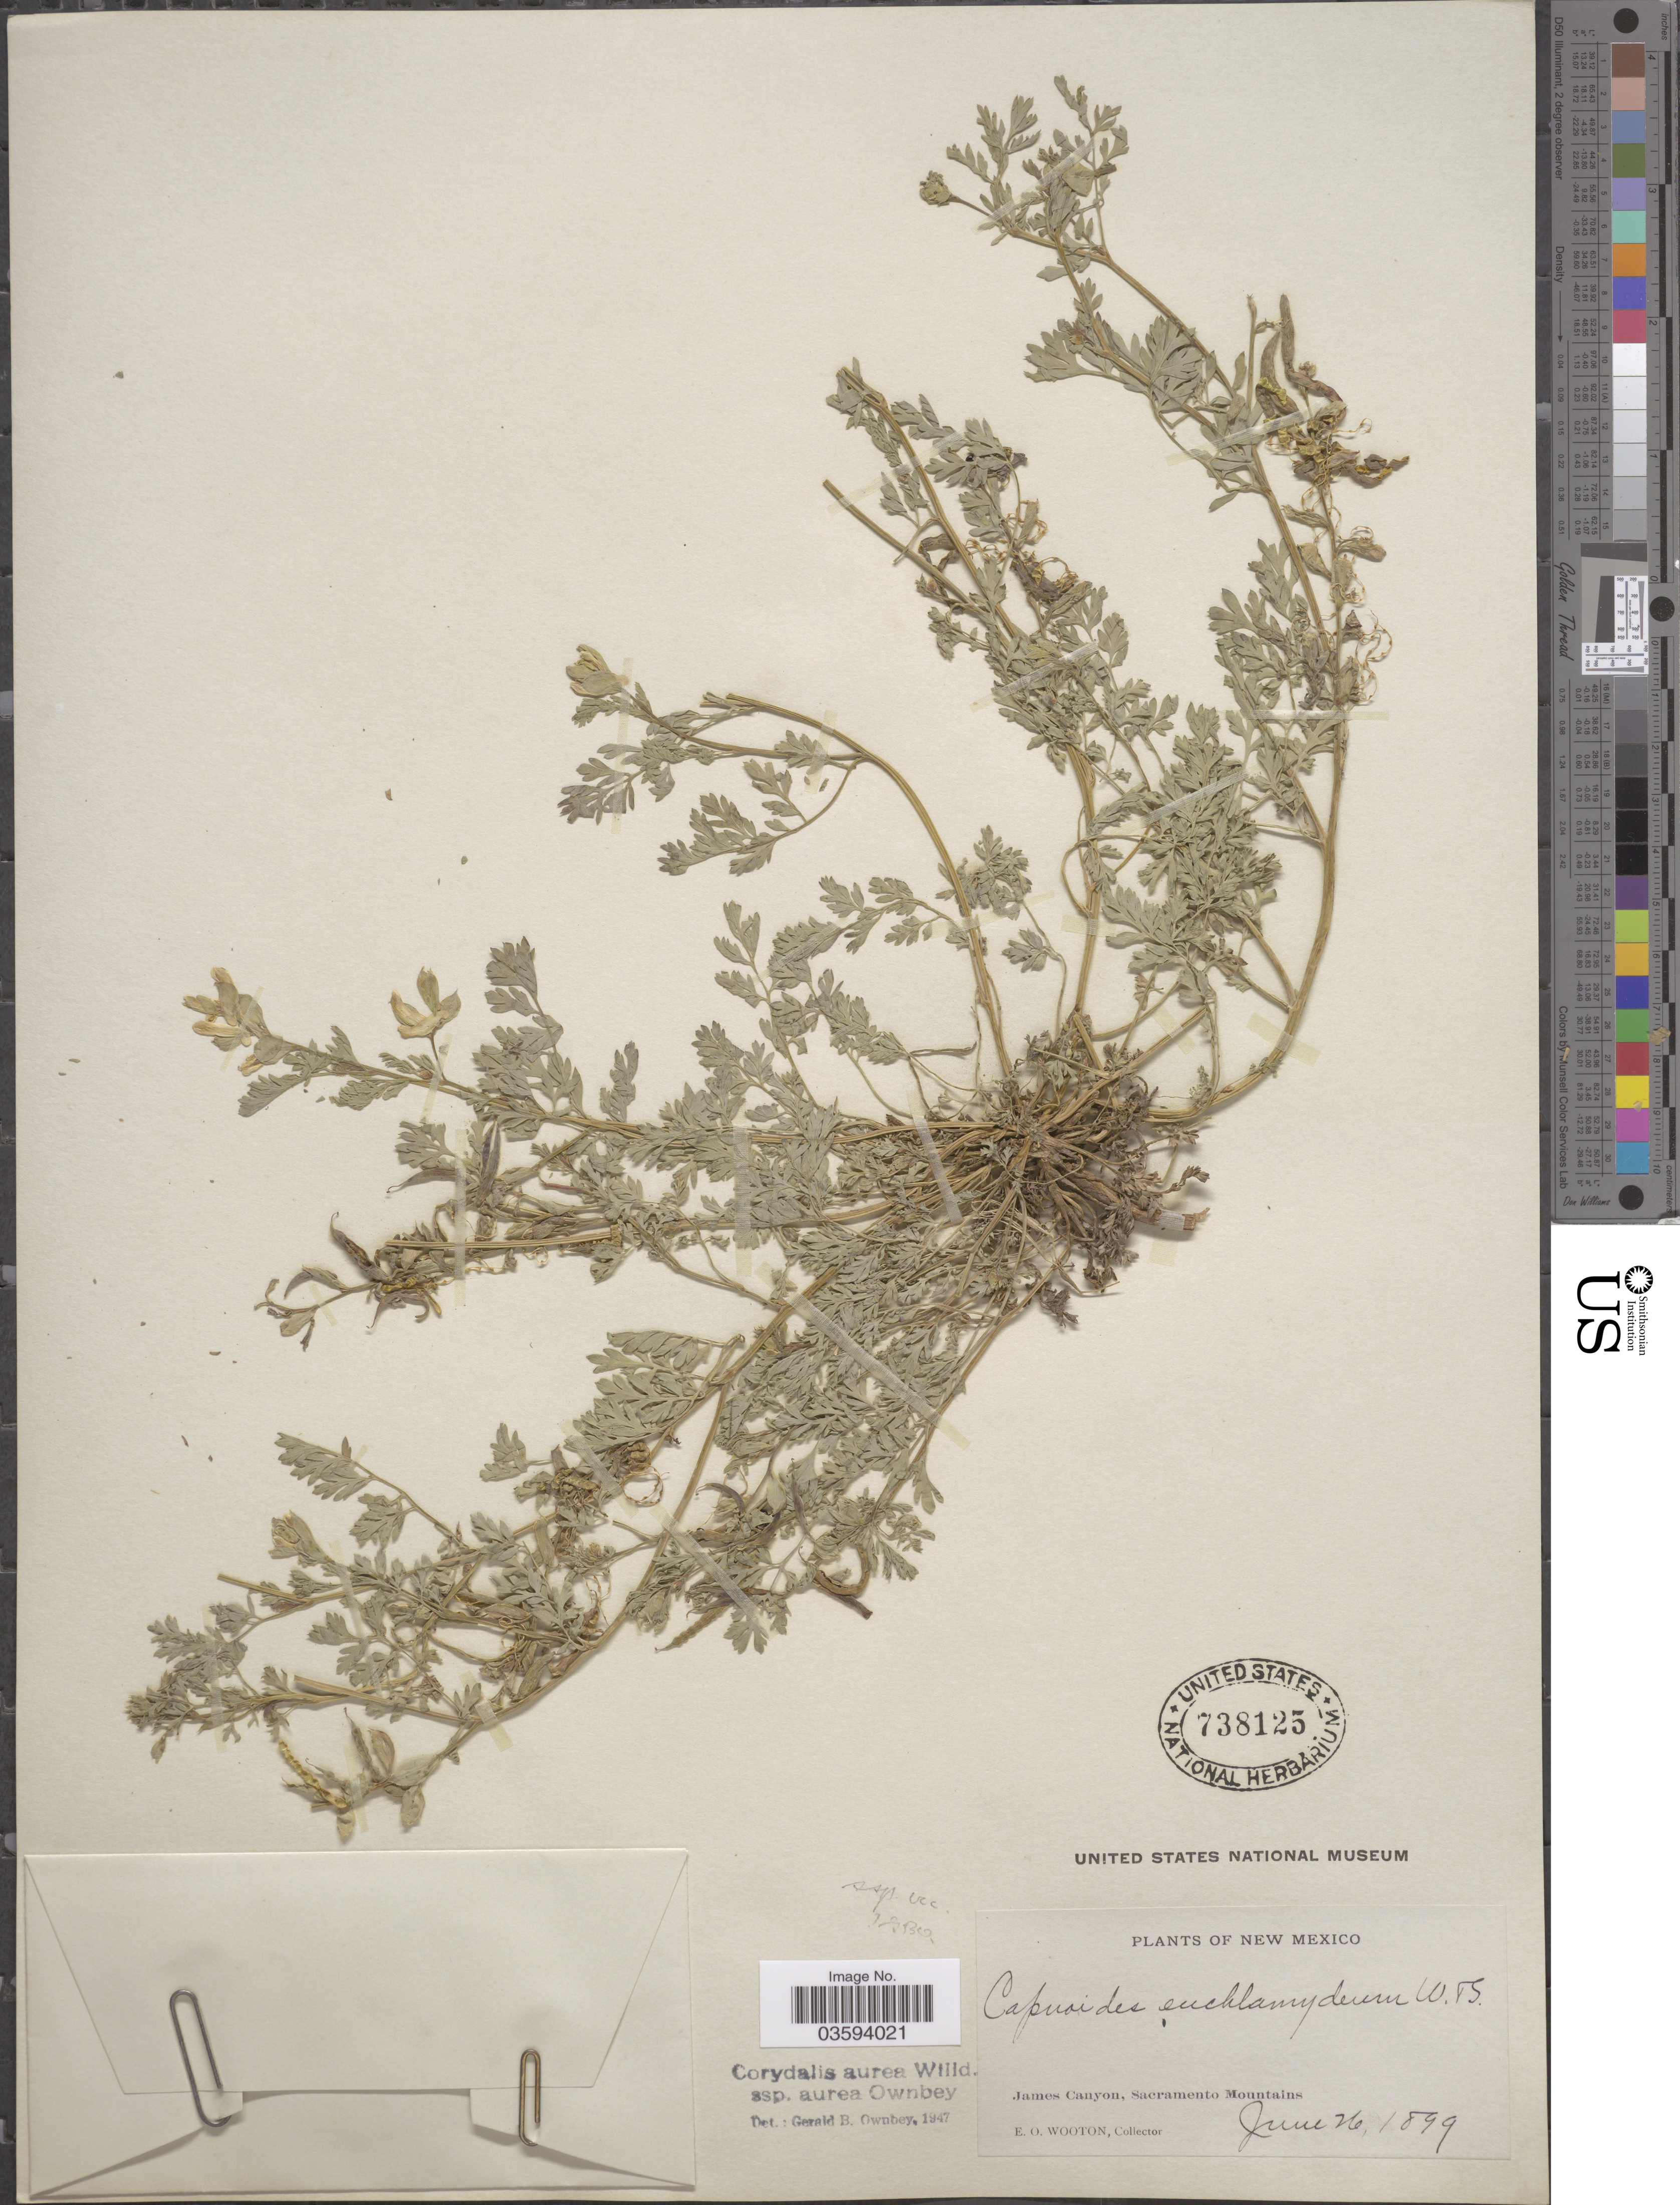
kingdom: Plantae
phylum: Tracheophyta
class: Magnoliopsida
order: Ranunculales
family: Papaveraceae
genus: Corydalis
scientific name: Corydalis aurea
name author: Willd.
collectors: E. O. Wooton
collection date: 1899-06-26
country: United States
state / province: New Mexico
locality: James Canyon, Sacramento Mountains.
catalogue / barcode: US 738125